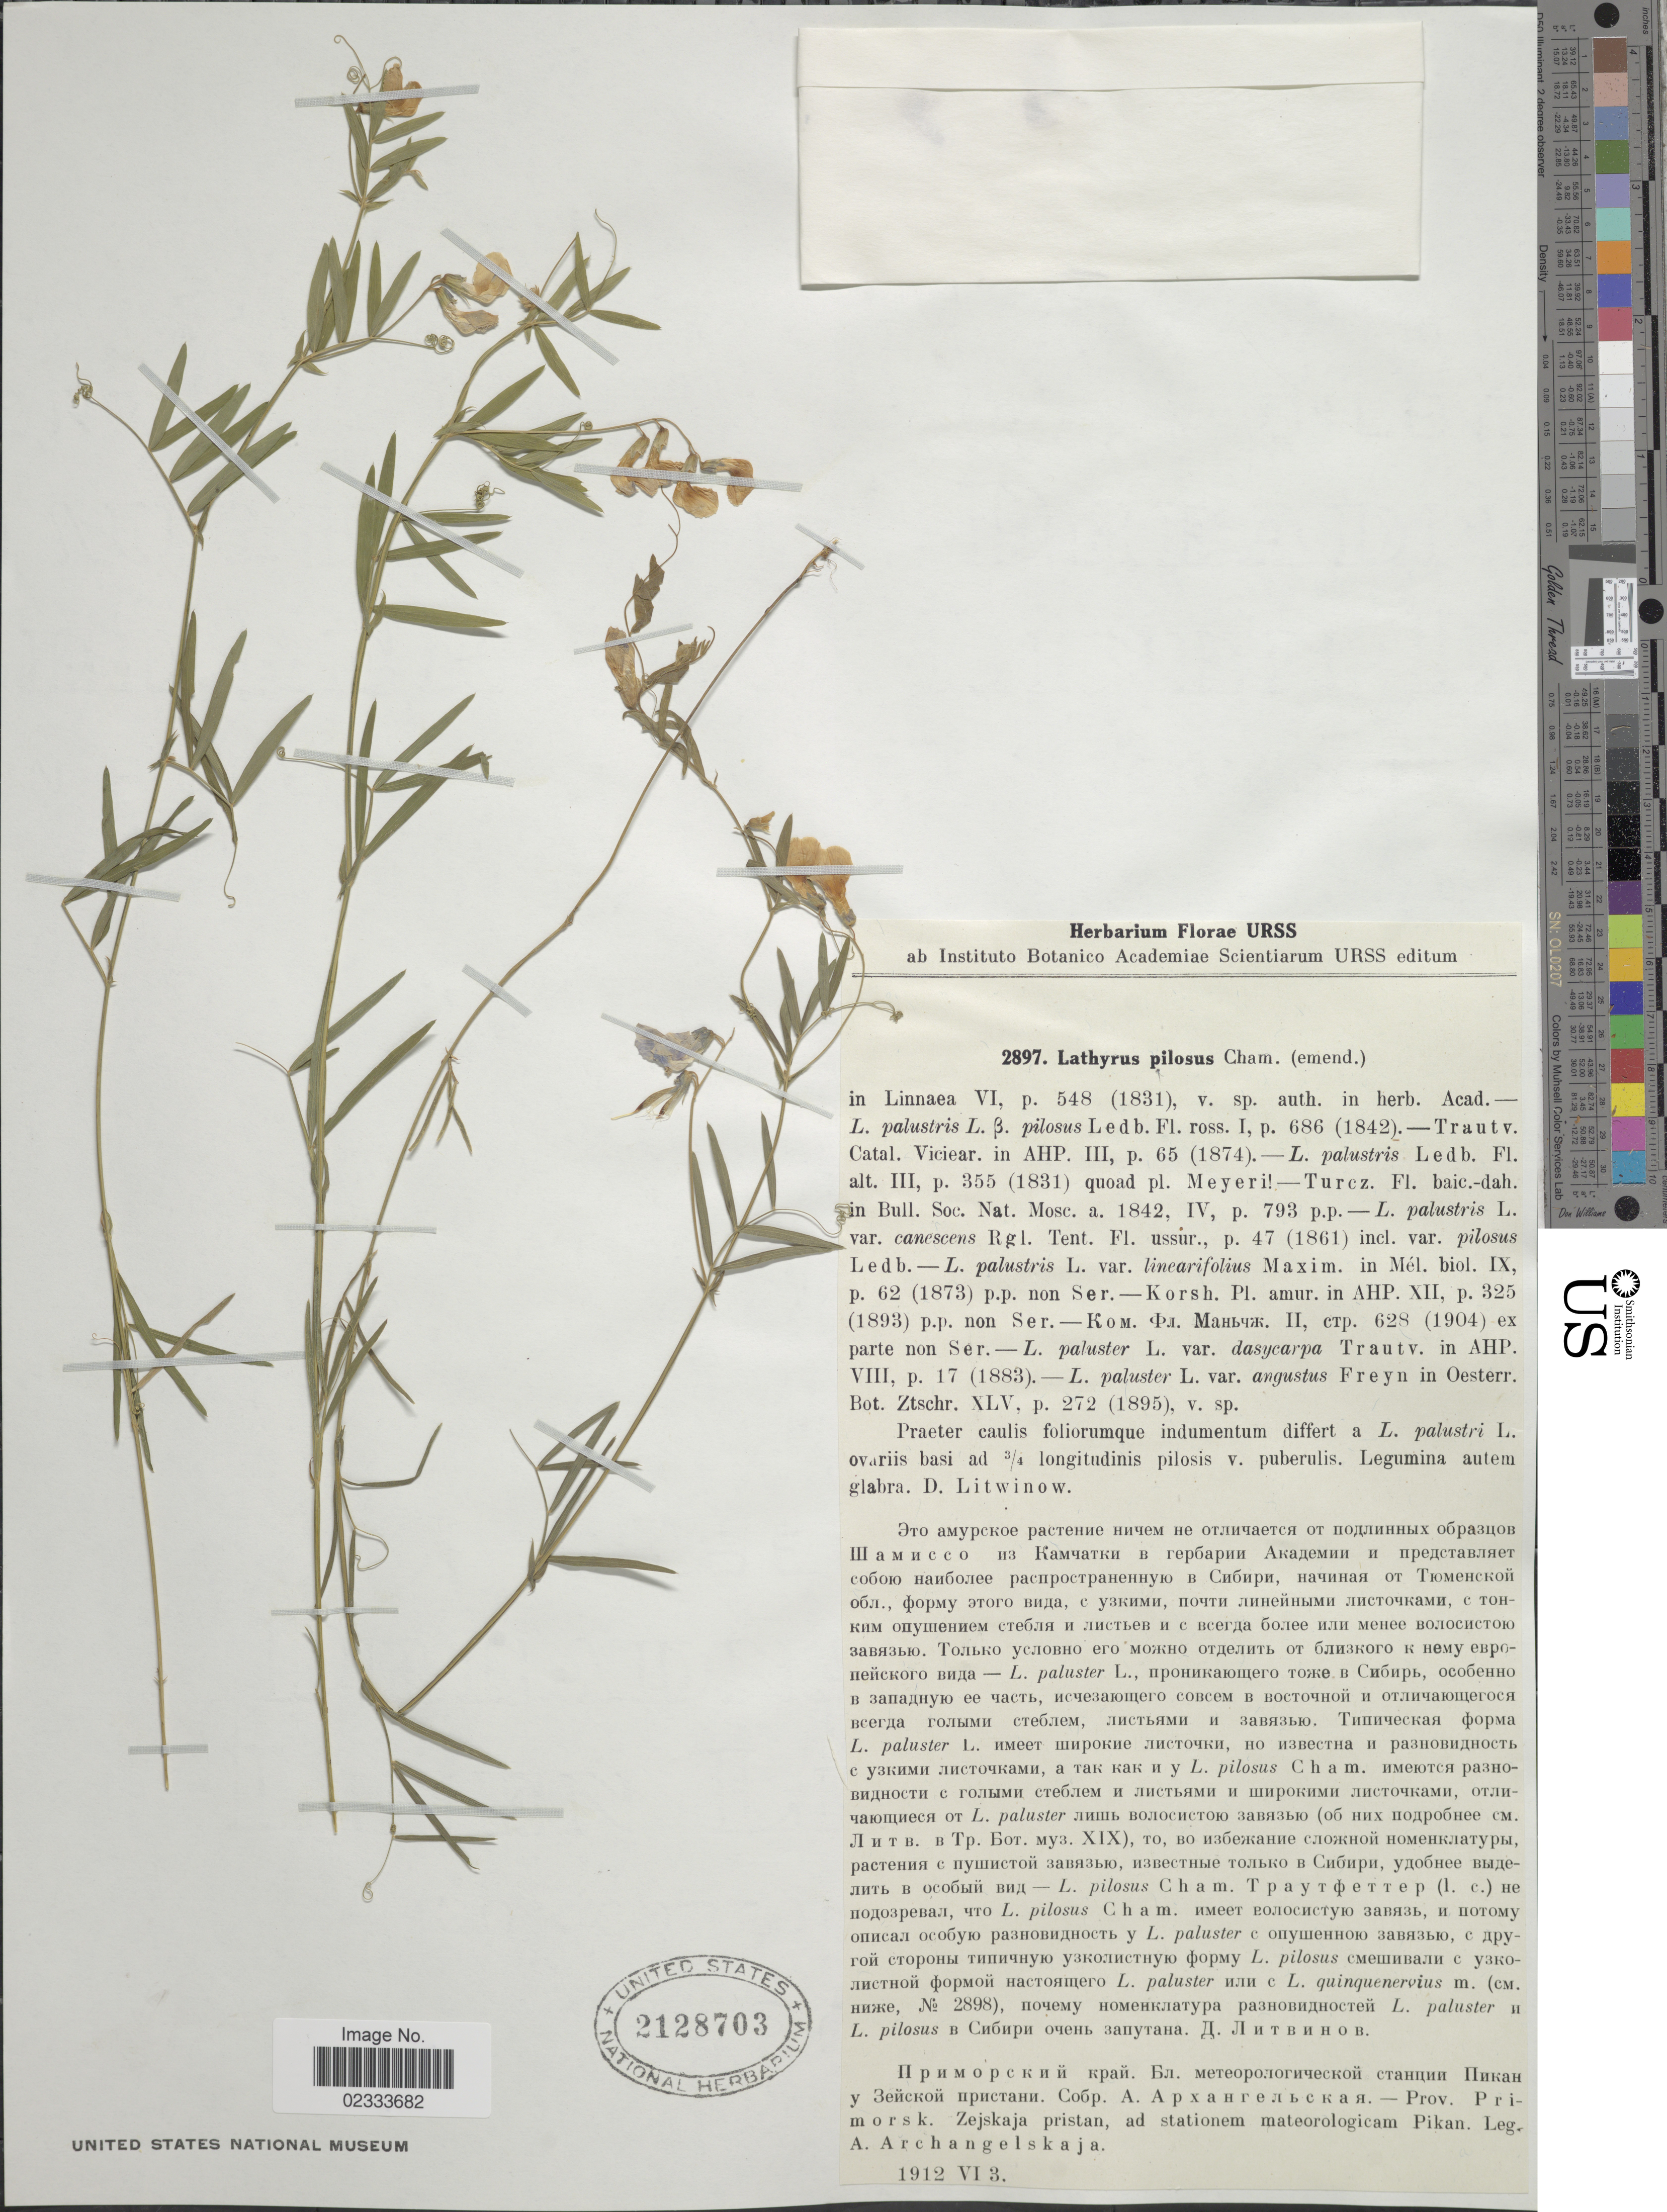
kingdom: Plantae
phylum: Tracheophyta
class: Magnoliopsida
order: Fabales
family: Fabaceae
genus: Lathyrus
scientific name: Lathyrus pilosus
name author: Cham.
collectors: A. Archangelskaja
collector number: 2897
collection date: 1912-06-03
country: Russian Federation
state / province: St. Petersburg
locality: Prov. Primorsk, Zejskaja pristan, ad stationem mateorologicam Pikan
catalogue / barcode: US 128703